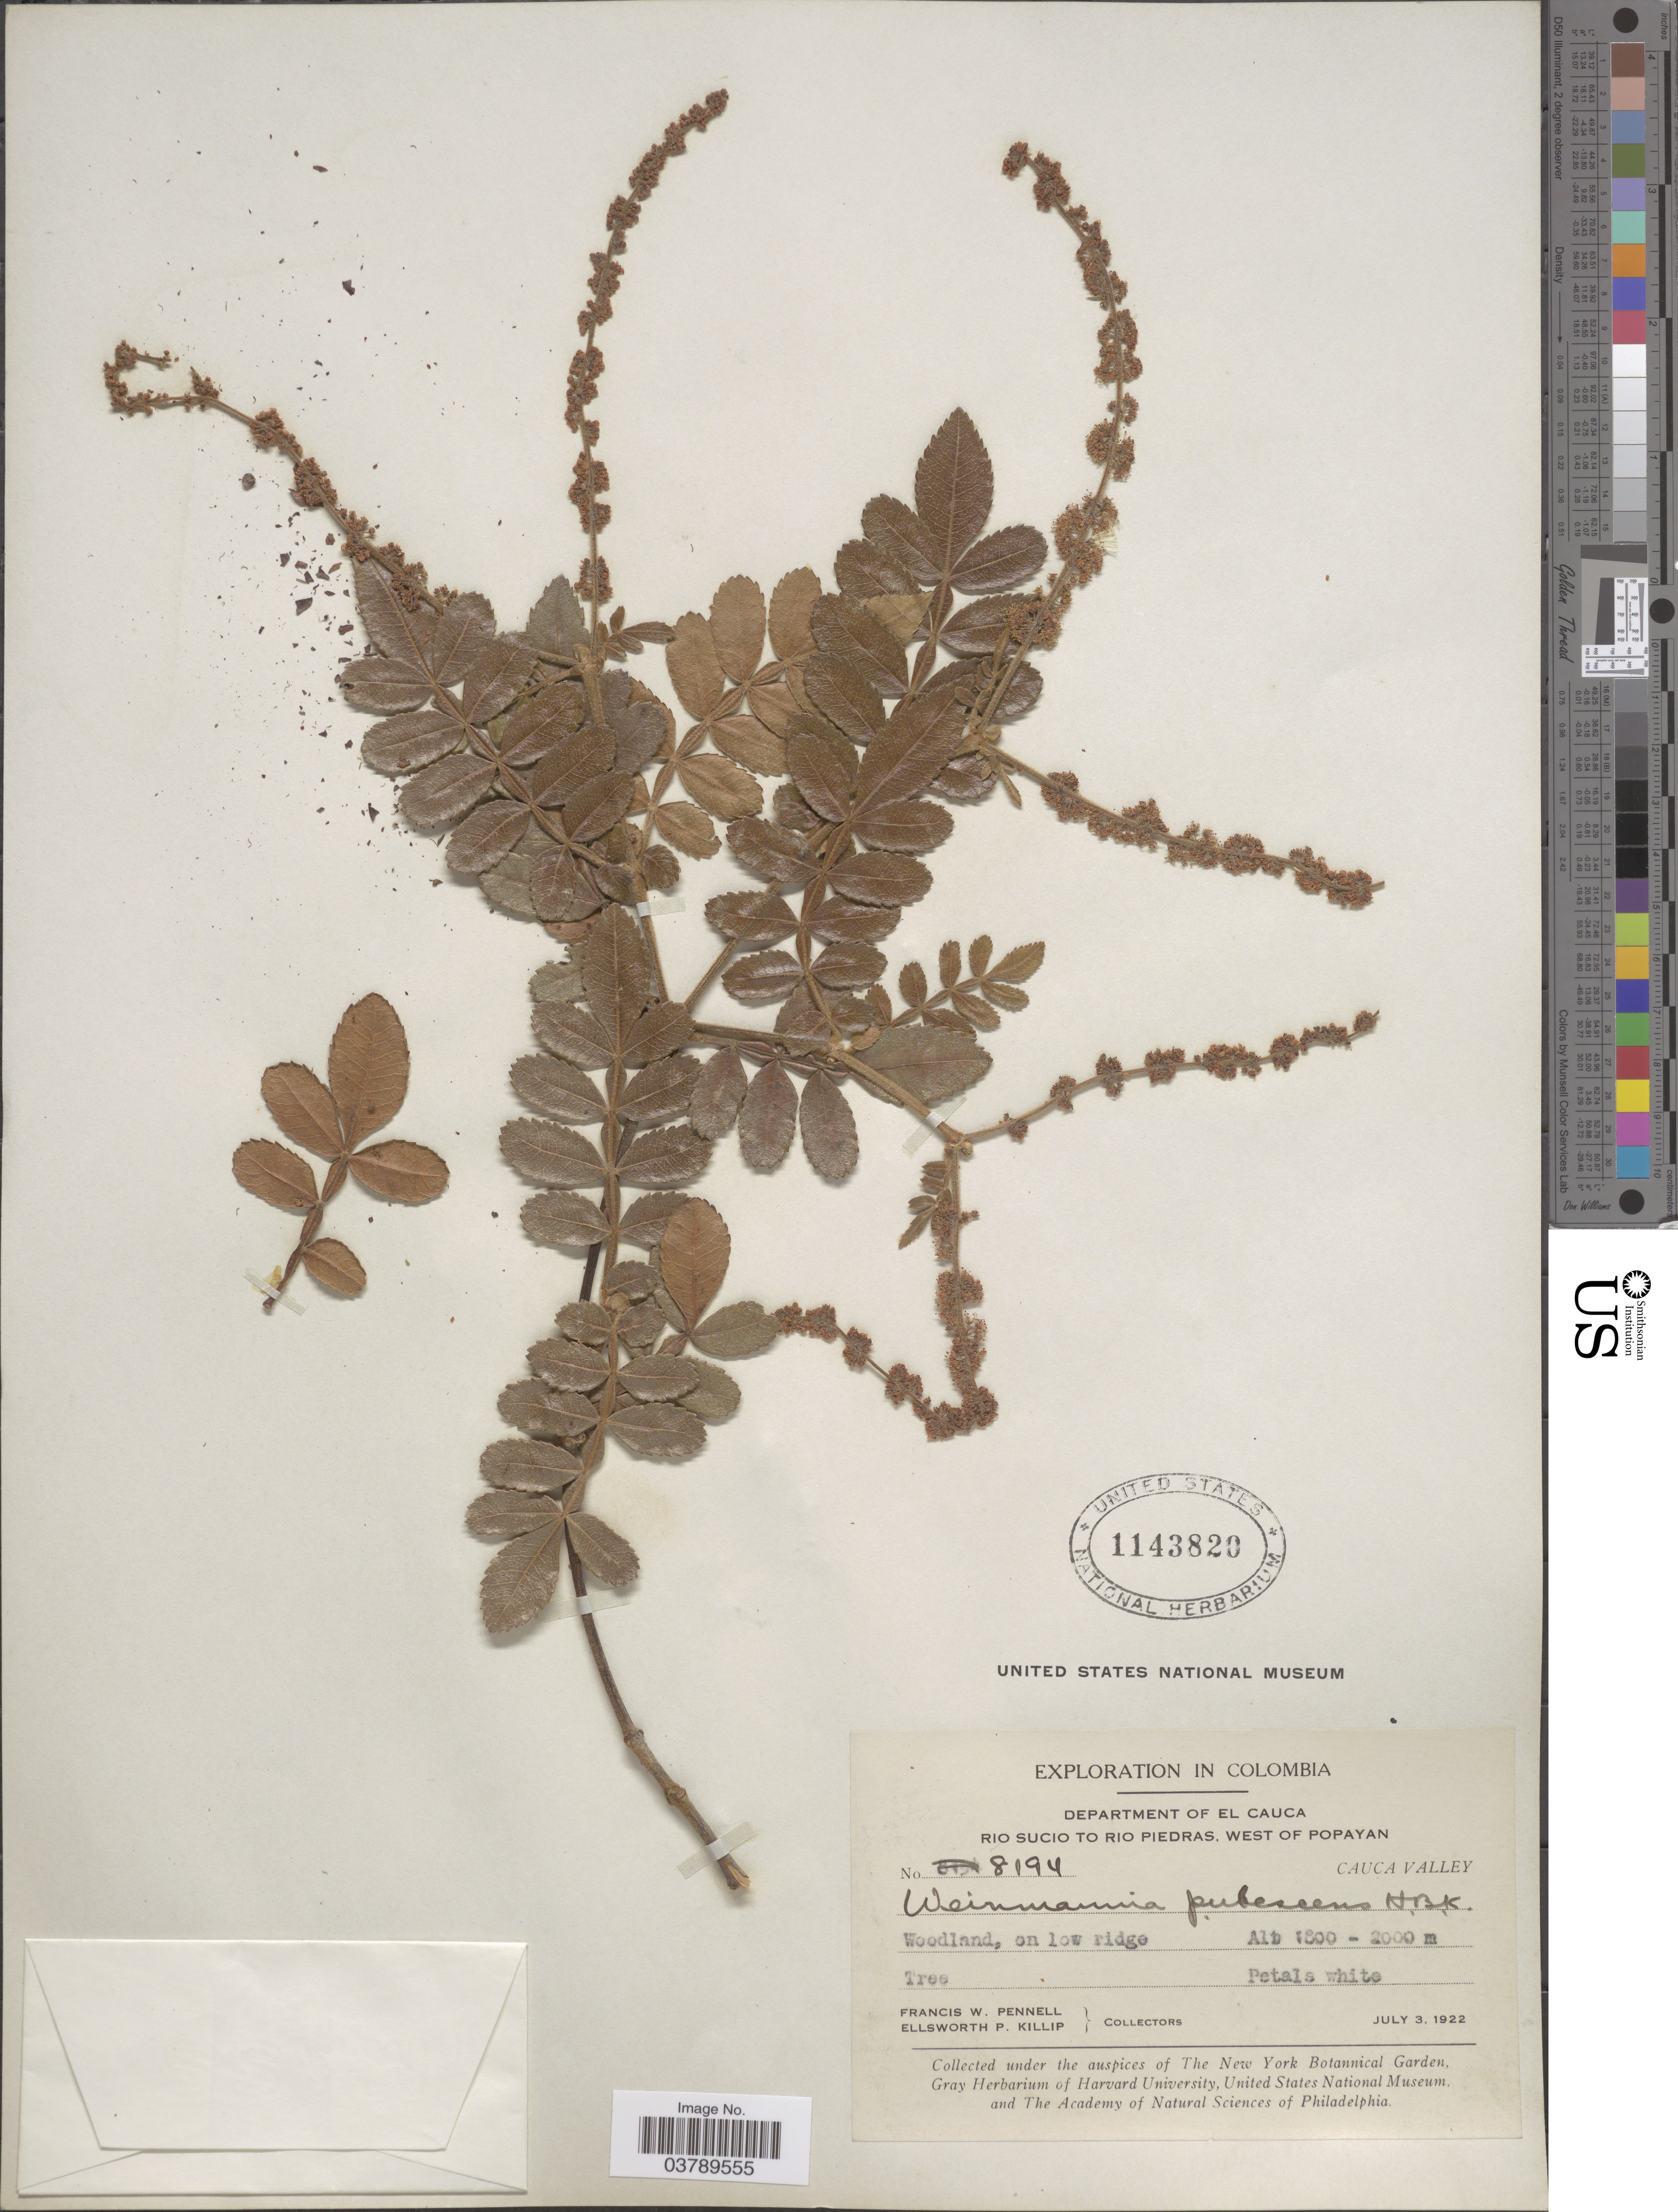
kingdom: Plantae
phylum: Tracheophyta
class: Magnoliopsida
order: Oxalidales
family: Cunoniaceae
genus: Weinmannia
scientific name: Weinmannia pubescens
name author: Kunth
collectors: F. W. Pennell & E. P. Killip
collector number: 8194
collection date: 1922-07-03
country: Colombia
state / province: Cauca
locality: Department of El Cauca, Rio Sucio to RIo Piedras, West of Popayan. Cauca Valley.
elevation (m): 1800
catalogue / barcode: US 1143820